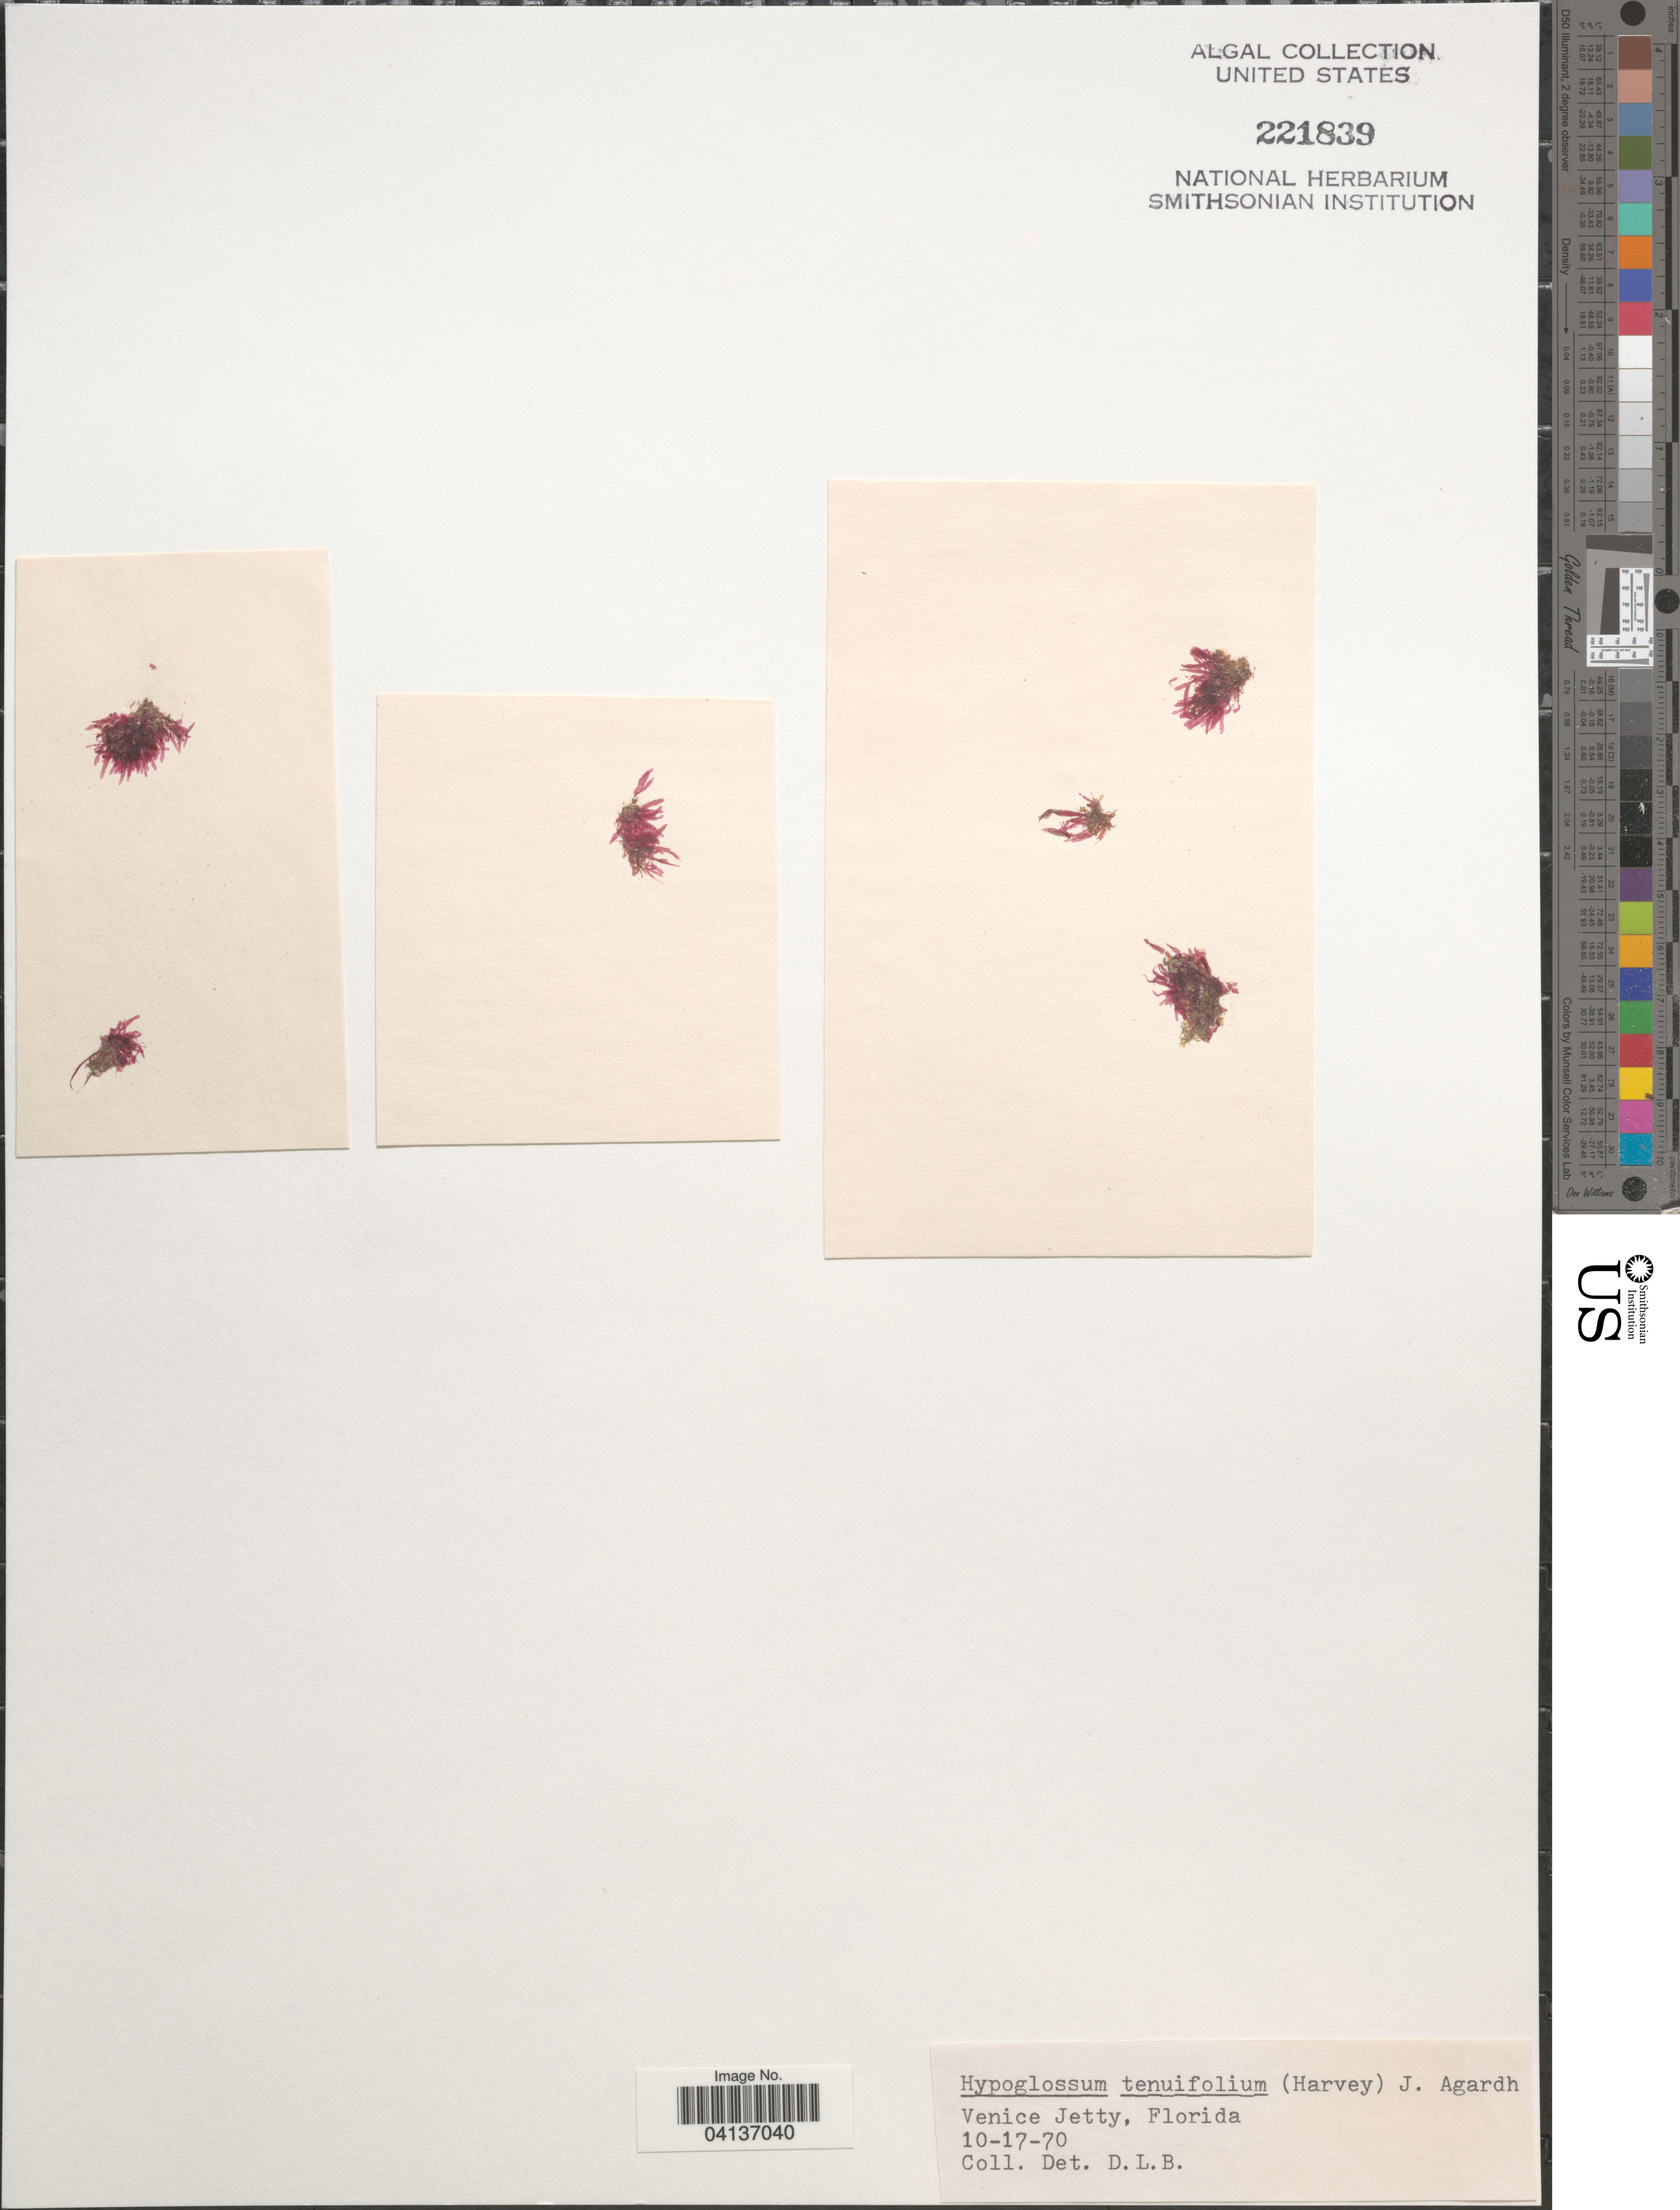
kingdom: Plantae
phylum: Rhodophyta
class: Florideophyceae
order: Ceramiales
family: Delesseriaceae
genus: Hypoglossum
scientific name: Hypoglossum tenuifolium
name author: (Harv.) J. Agardh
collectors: D. L. B.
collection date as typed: Transcribed d/m/y: 17/10/70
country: United States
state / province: Florida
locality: Venice Jetty.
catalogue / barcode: US 221839